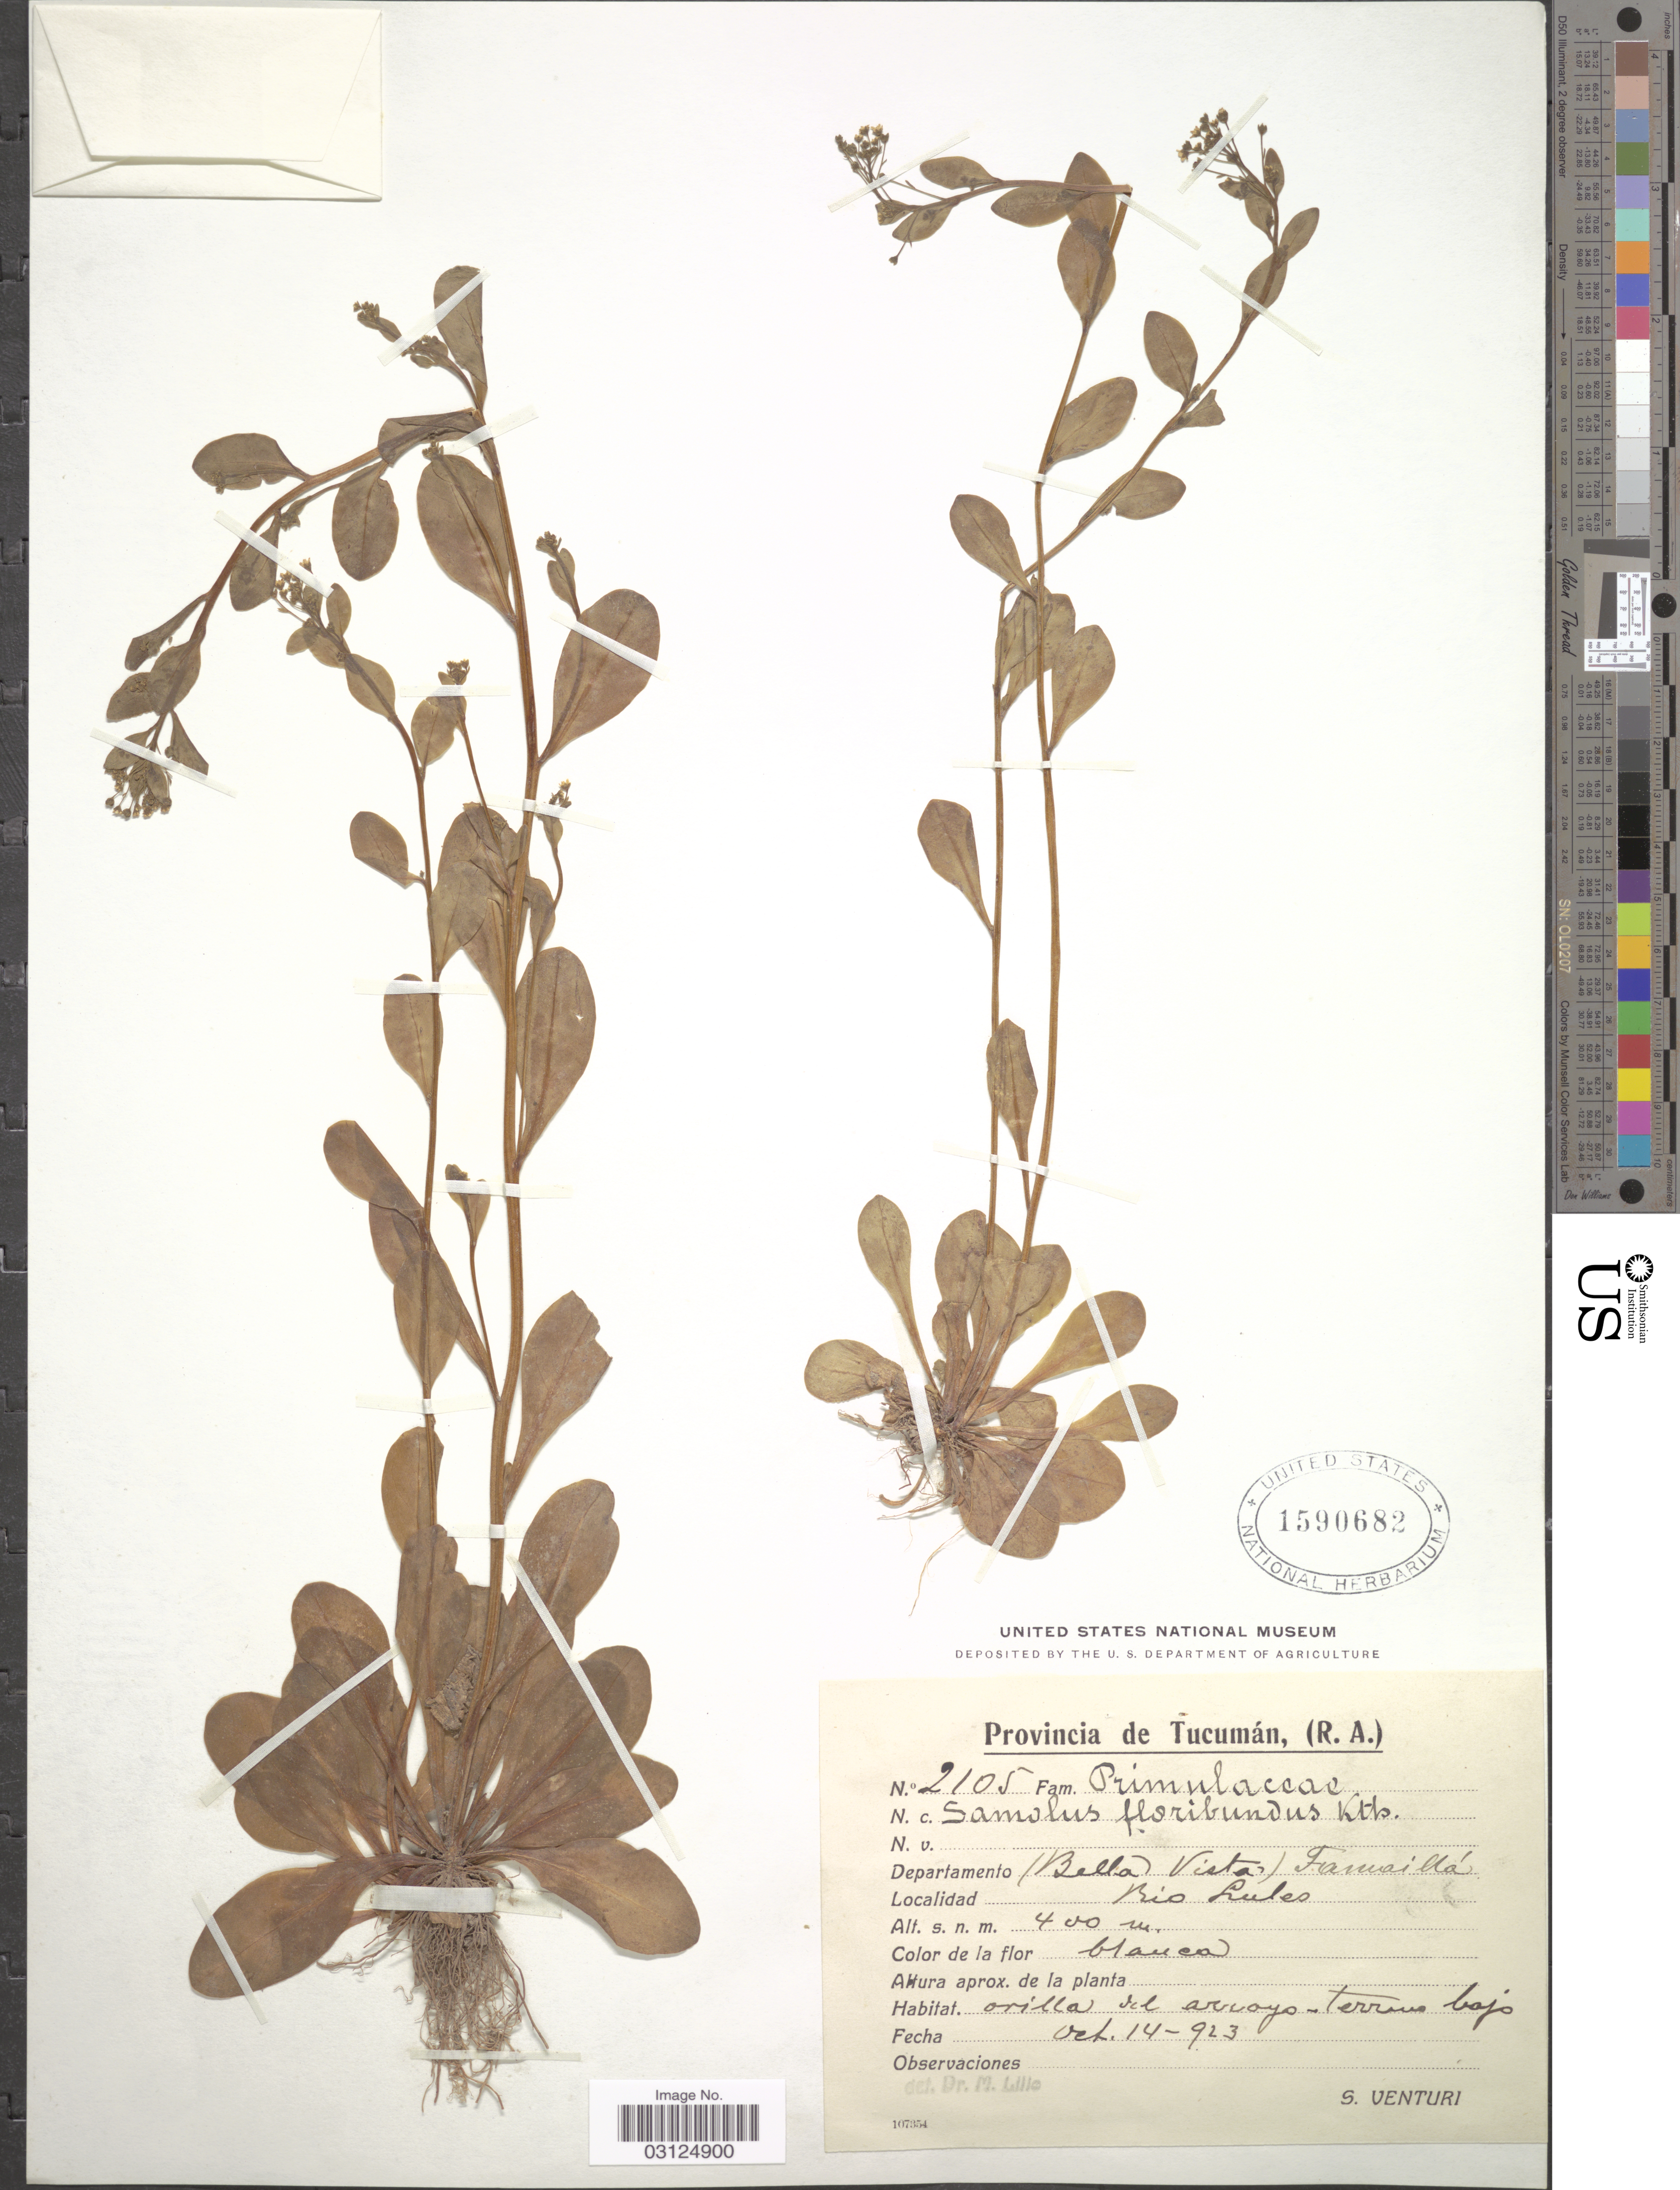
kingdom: Plantae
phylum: Tracheophyta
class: Magnoliopsida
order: Ericales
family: Primulaceae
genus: Samolus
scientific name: Samolus parviflorus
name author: Raf.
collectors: S. Venturi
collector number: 2105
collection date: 1923-10-14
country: Argentina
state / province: Tucuman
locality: Departamento (Bella Vista). Rio Lules.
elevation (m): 400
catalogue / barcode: US 1590682